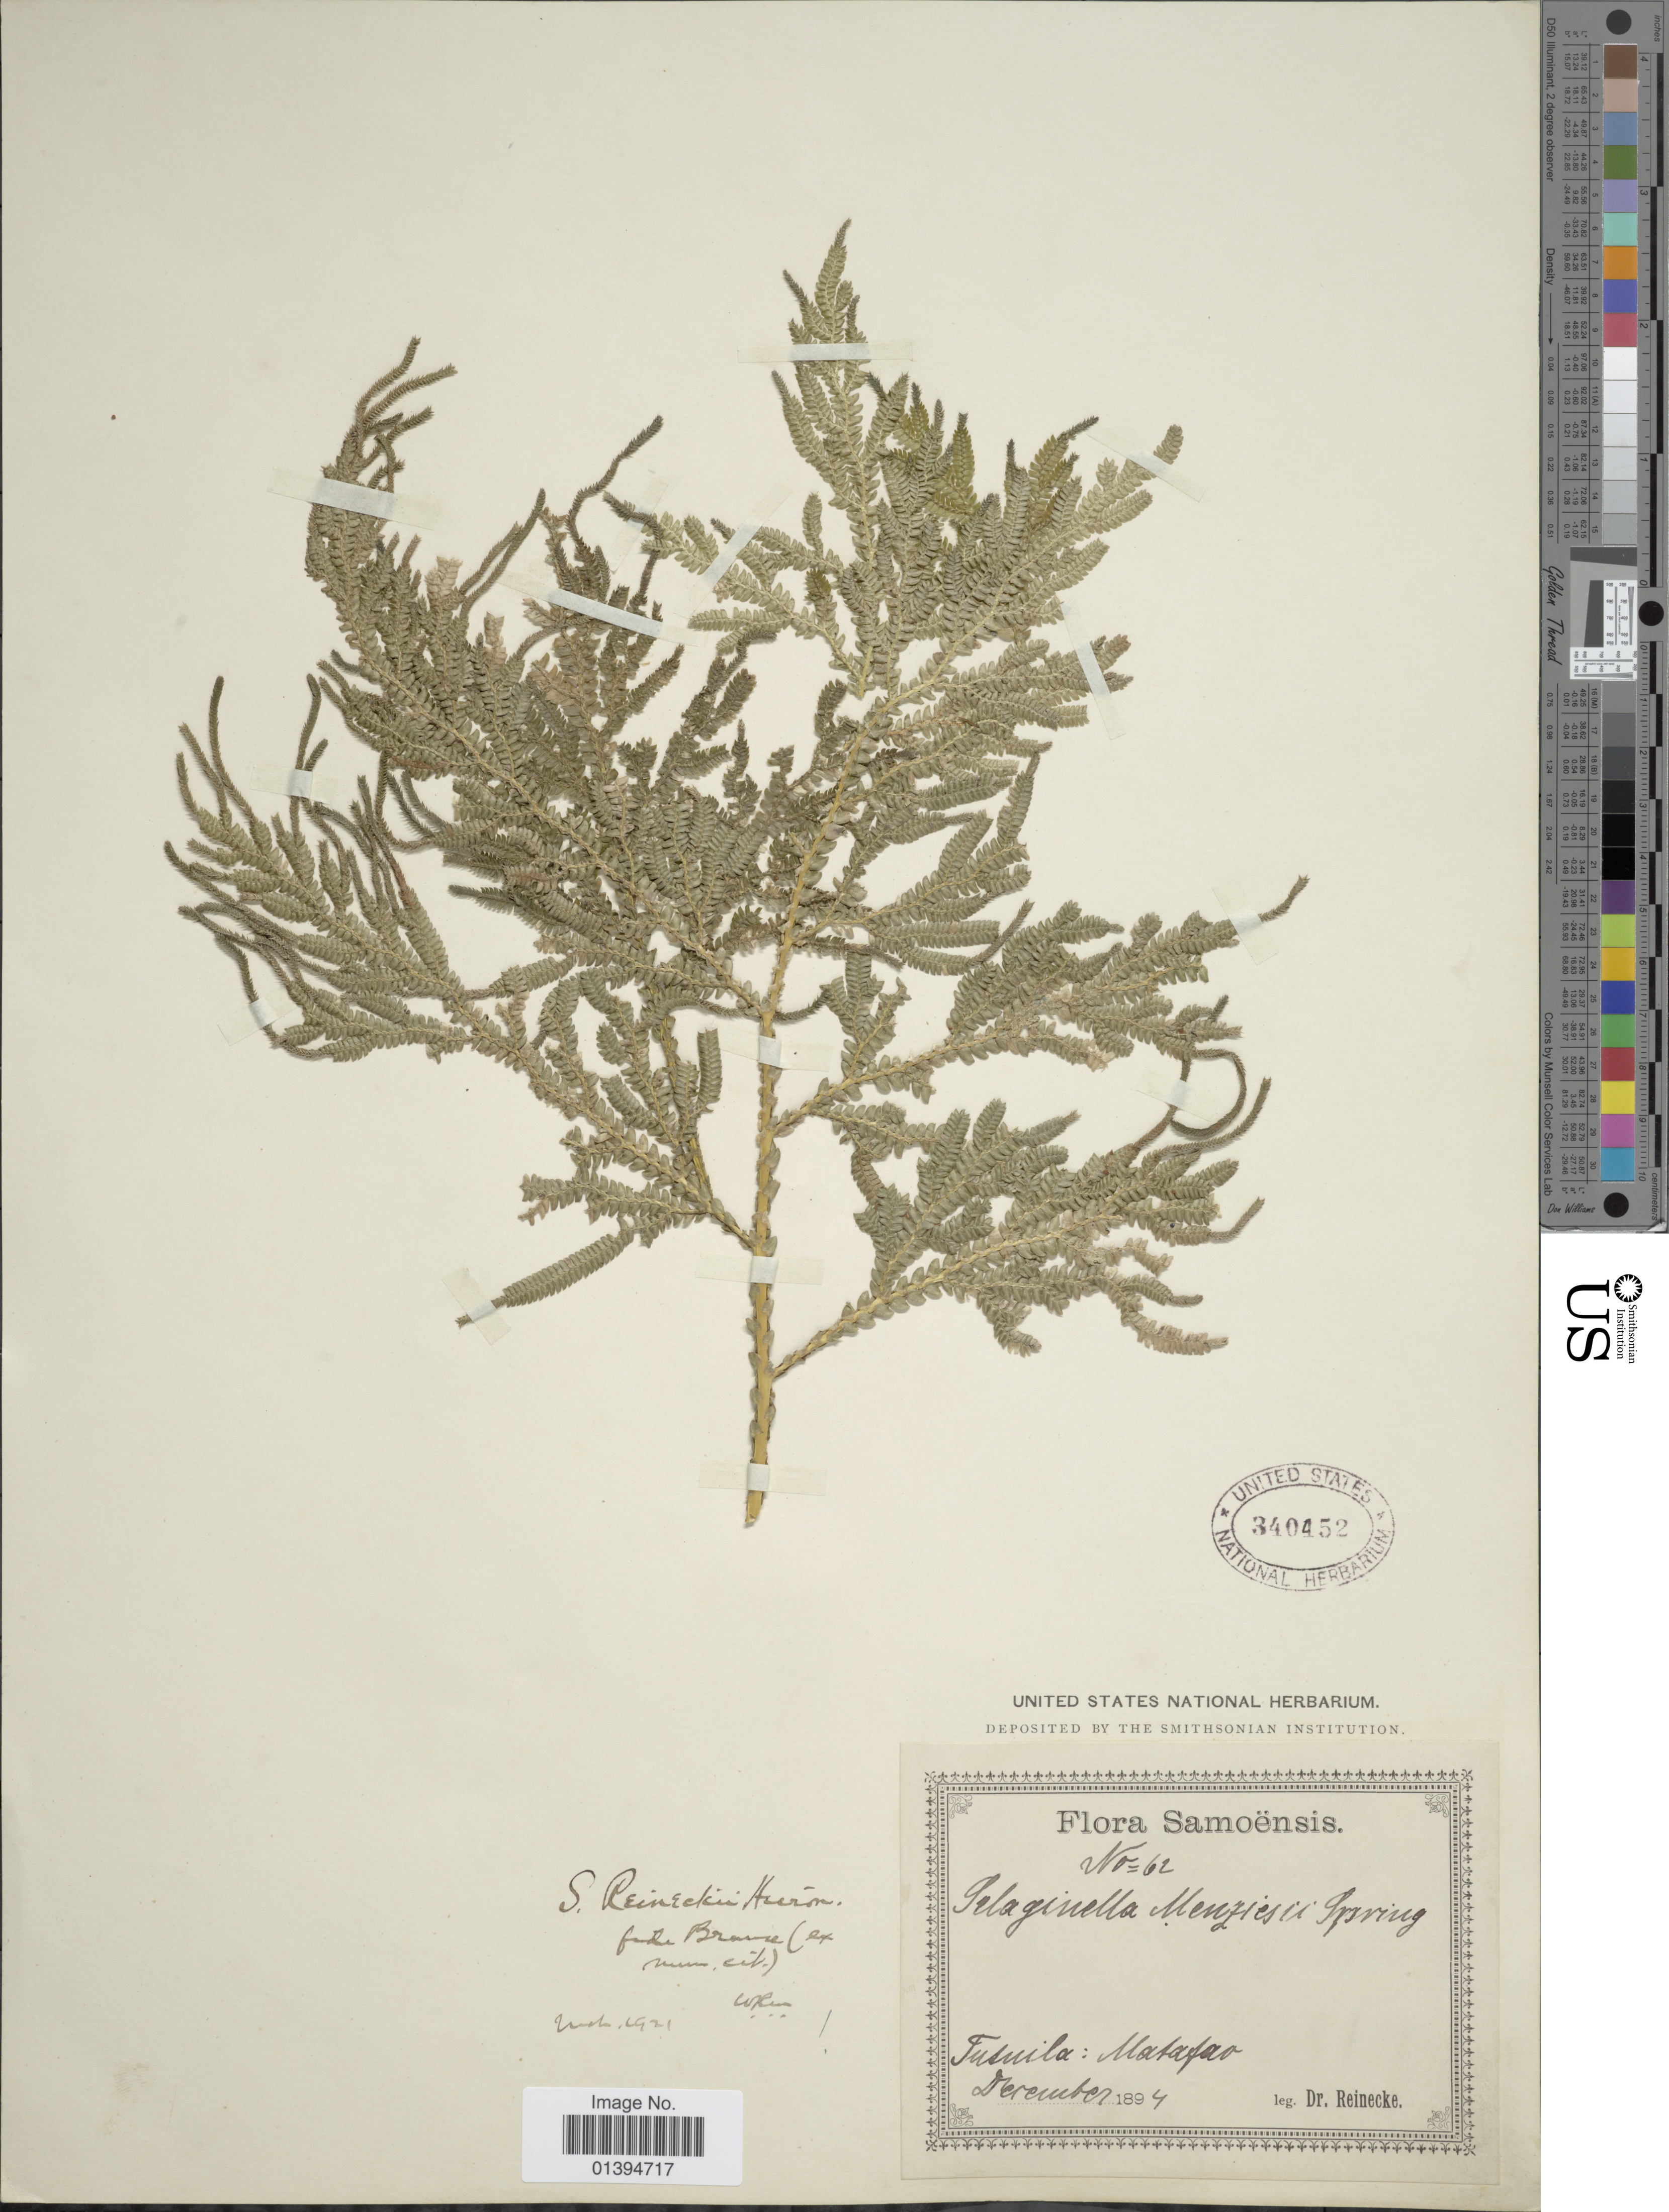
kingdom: Plantae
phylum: Tracheophyta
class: Lycopodiopsida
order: Selaginellales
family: Selaginellaceae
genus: Selaginella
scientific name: Selaginella reineckei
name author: Hieron.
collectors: -- Reinecke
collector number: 62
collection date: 1894-12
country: American Samoa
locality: Tutuila: Matafao [interpreted]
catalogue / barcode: US 340452